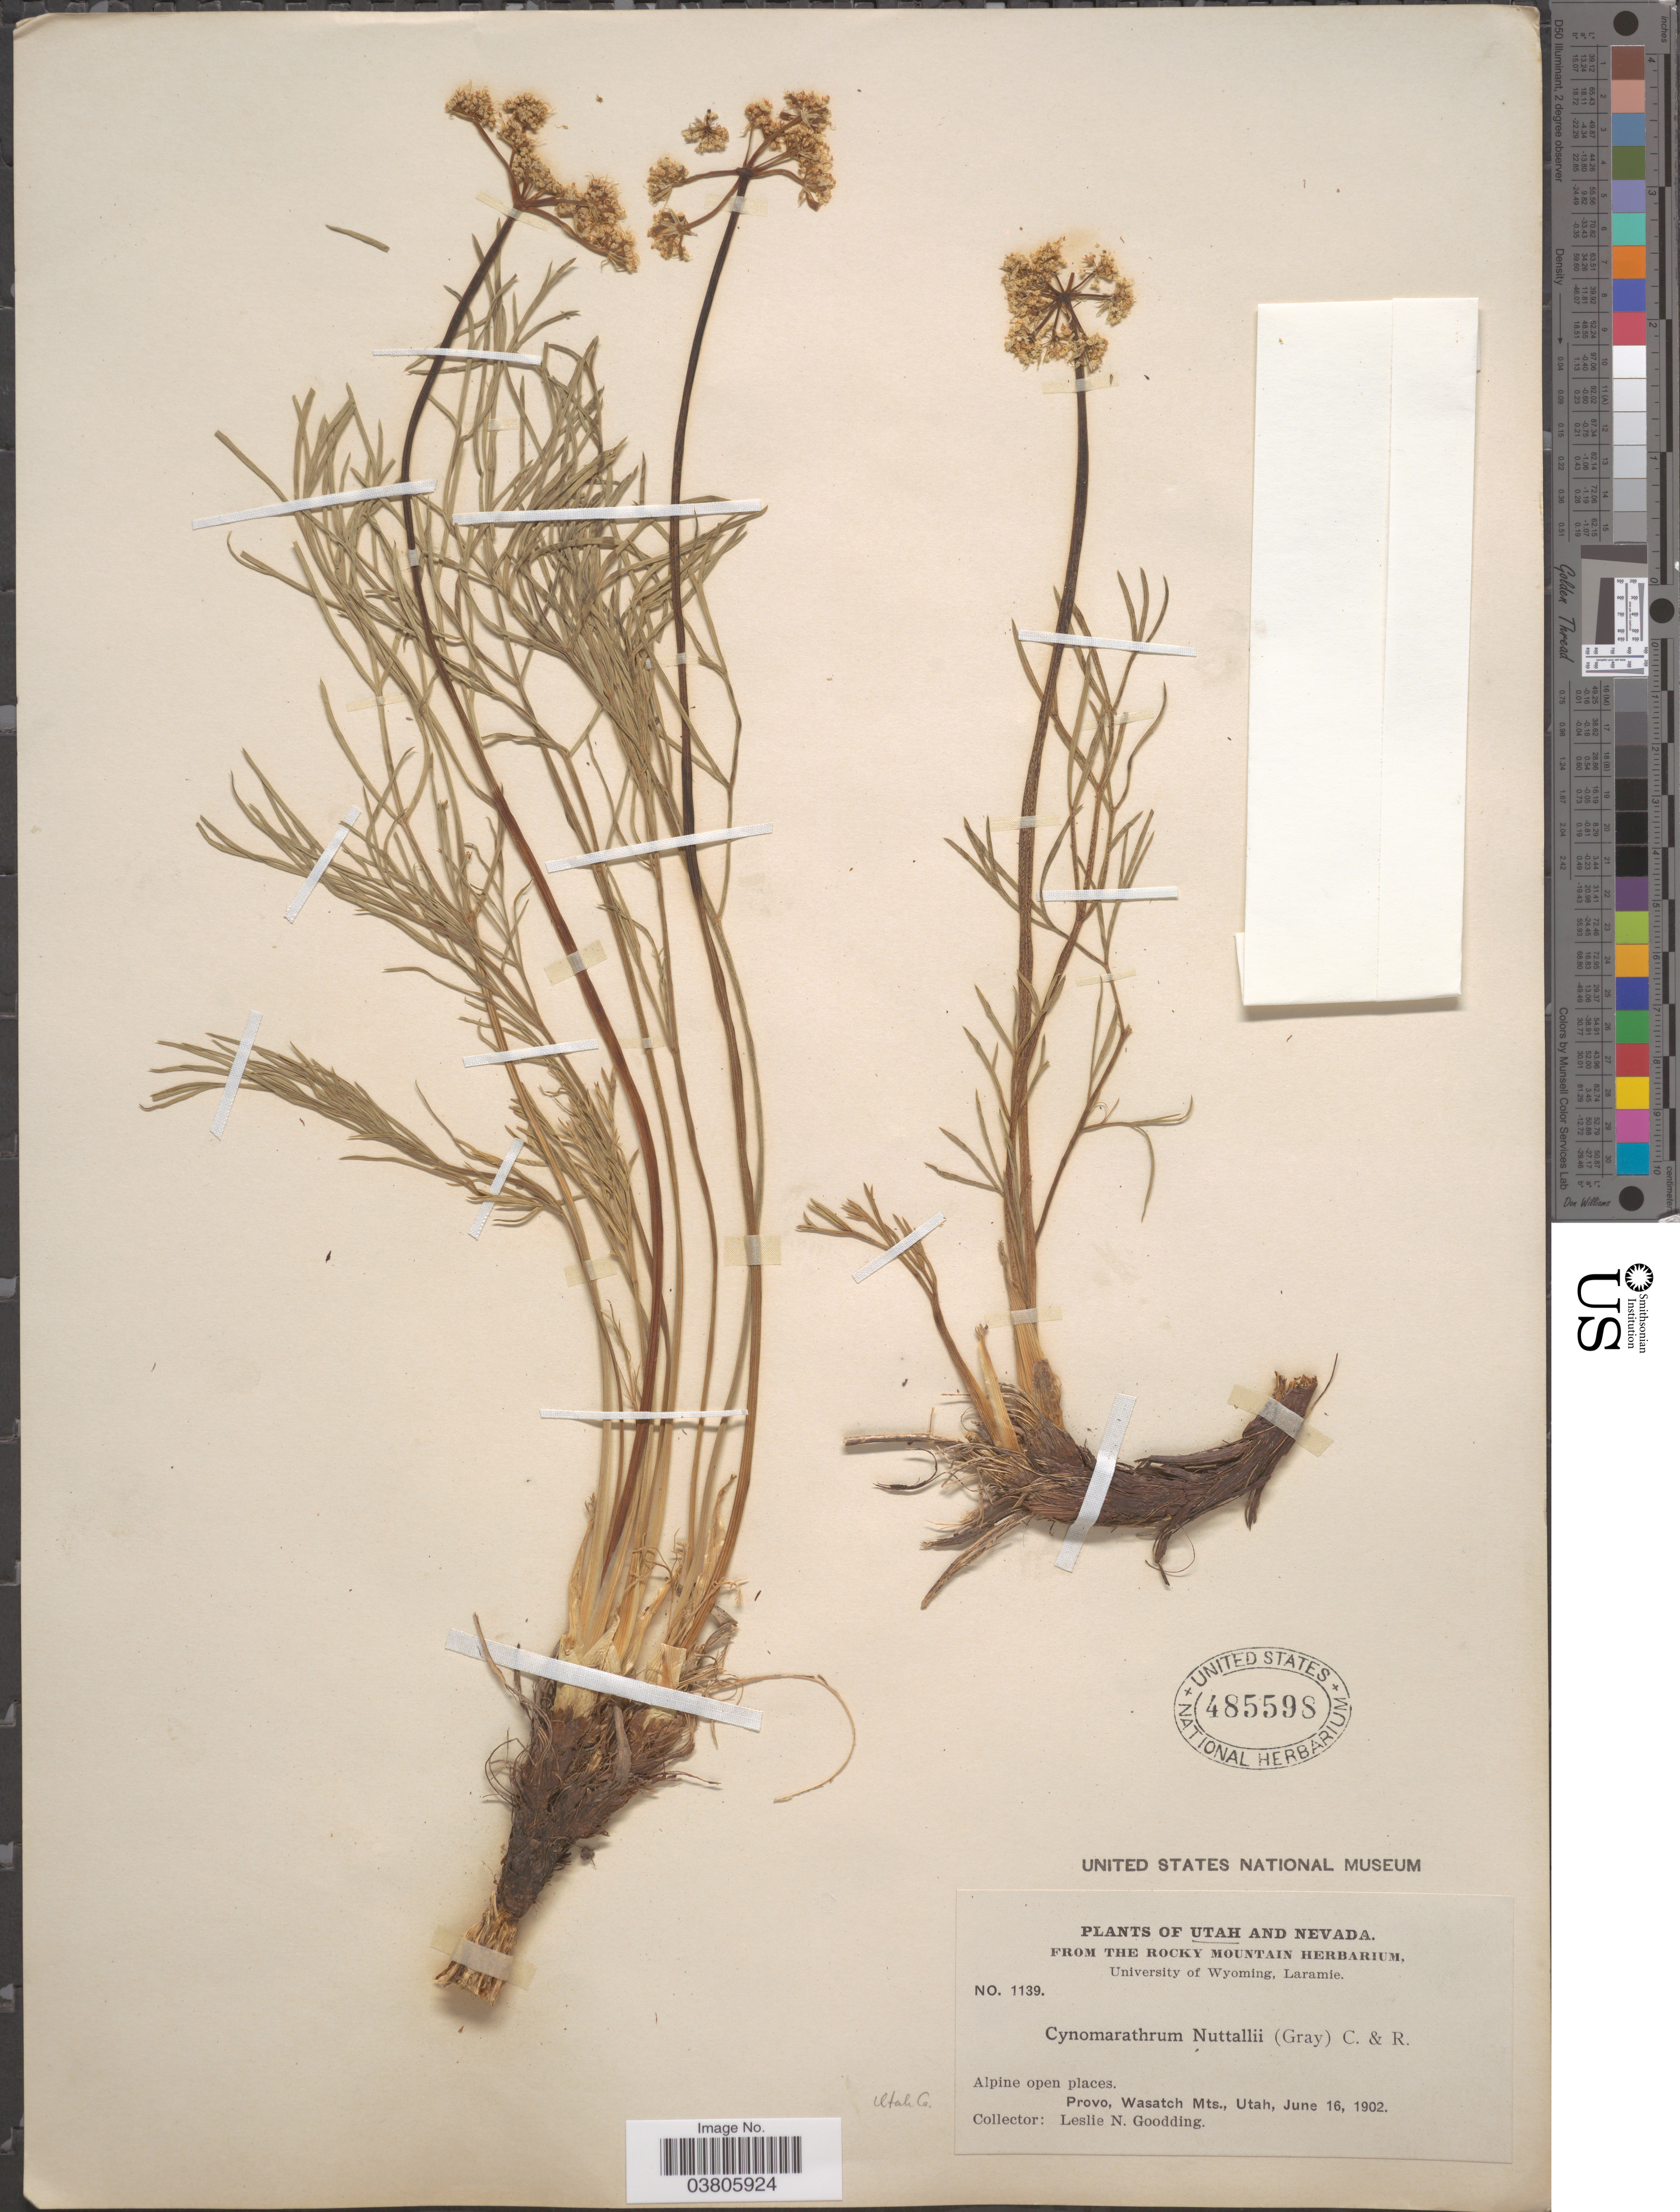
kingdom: Plantae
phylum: Tracheophyta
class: Magnoliopsida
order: Apiales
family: Apiaceae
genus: Lomatium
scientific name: Lomatium nuttallii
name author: (A. Gray) J.F. Macbr.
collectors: L. N. Goodding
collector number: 1139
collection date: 1902-06-16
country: United States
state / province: Utah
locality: Provo, Wasatch Mts. Utah Co.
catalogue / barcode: US 485598